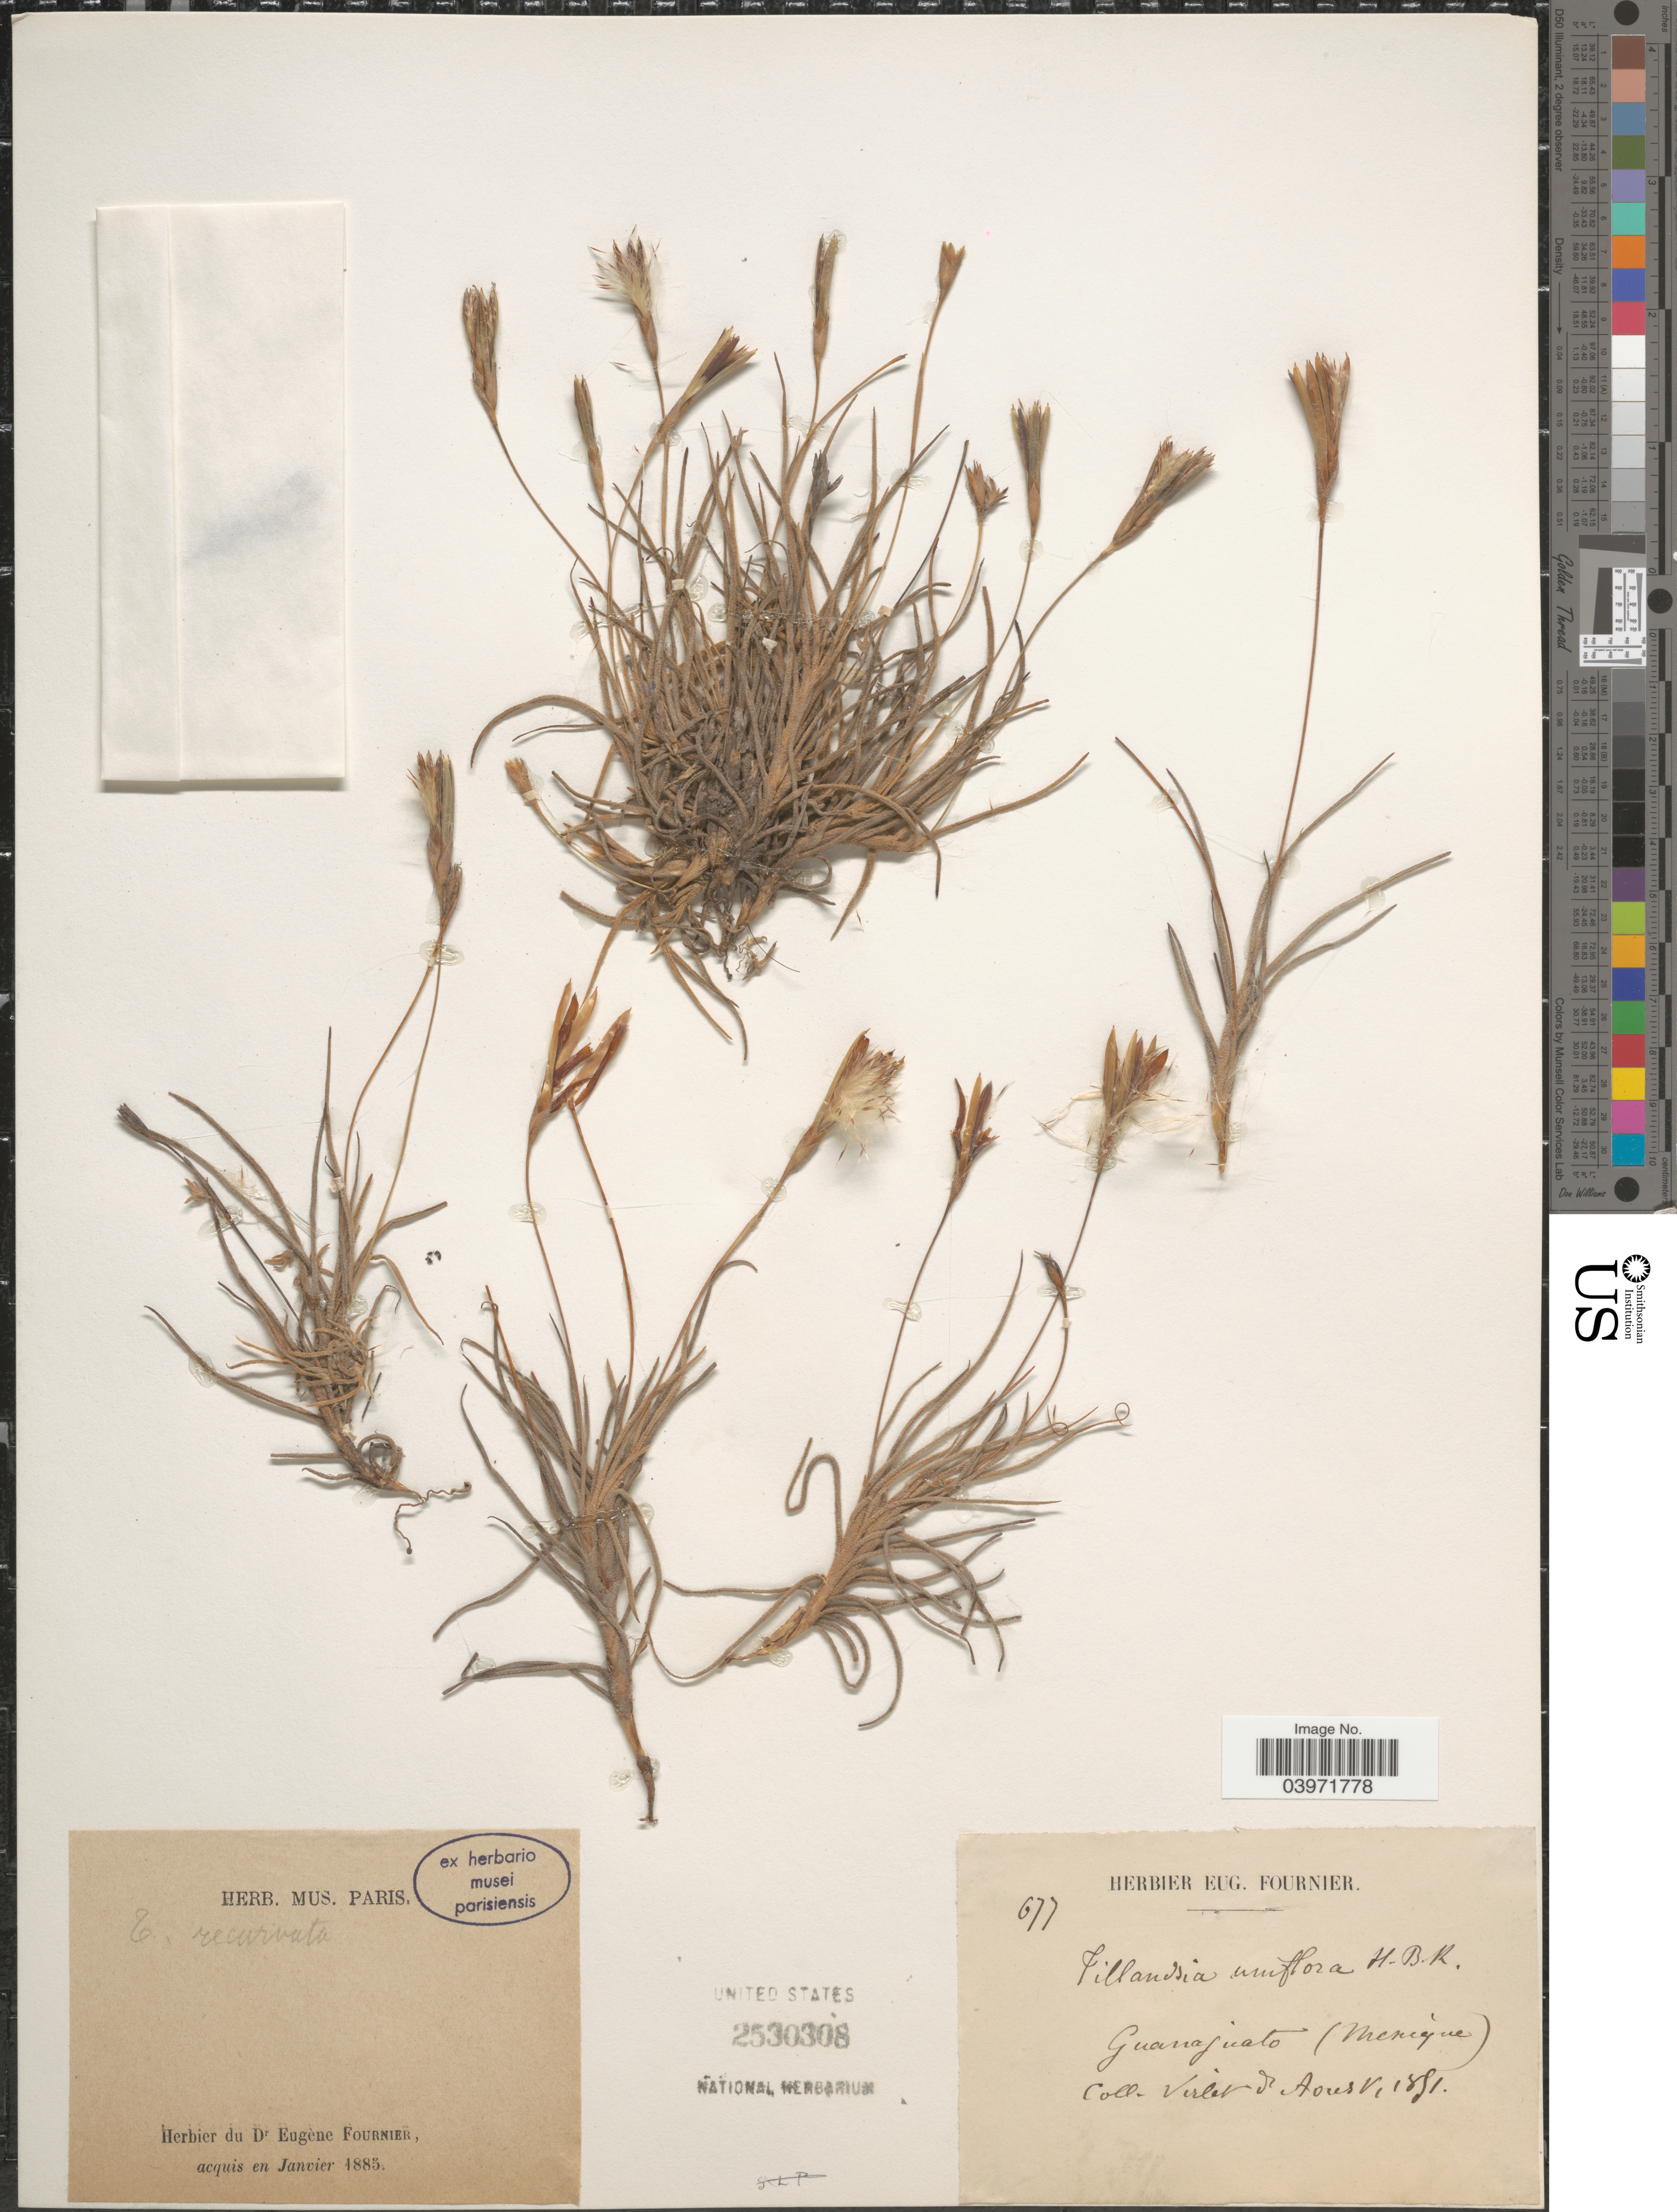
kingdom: Plantae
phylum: Tracheophyta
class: Liliopsida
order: Poales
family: Bromeliaceae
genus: Tillandsia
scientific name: Tillandsia recurvata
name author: L.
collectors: M. Virlet d'Aoust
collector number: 677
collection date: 1851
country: Mexico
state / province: Guanajuato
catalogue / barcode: US 2530308